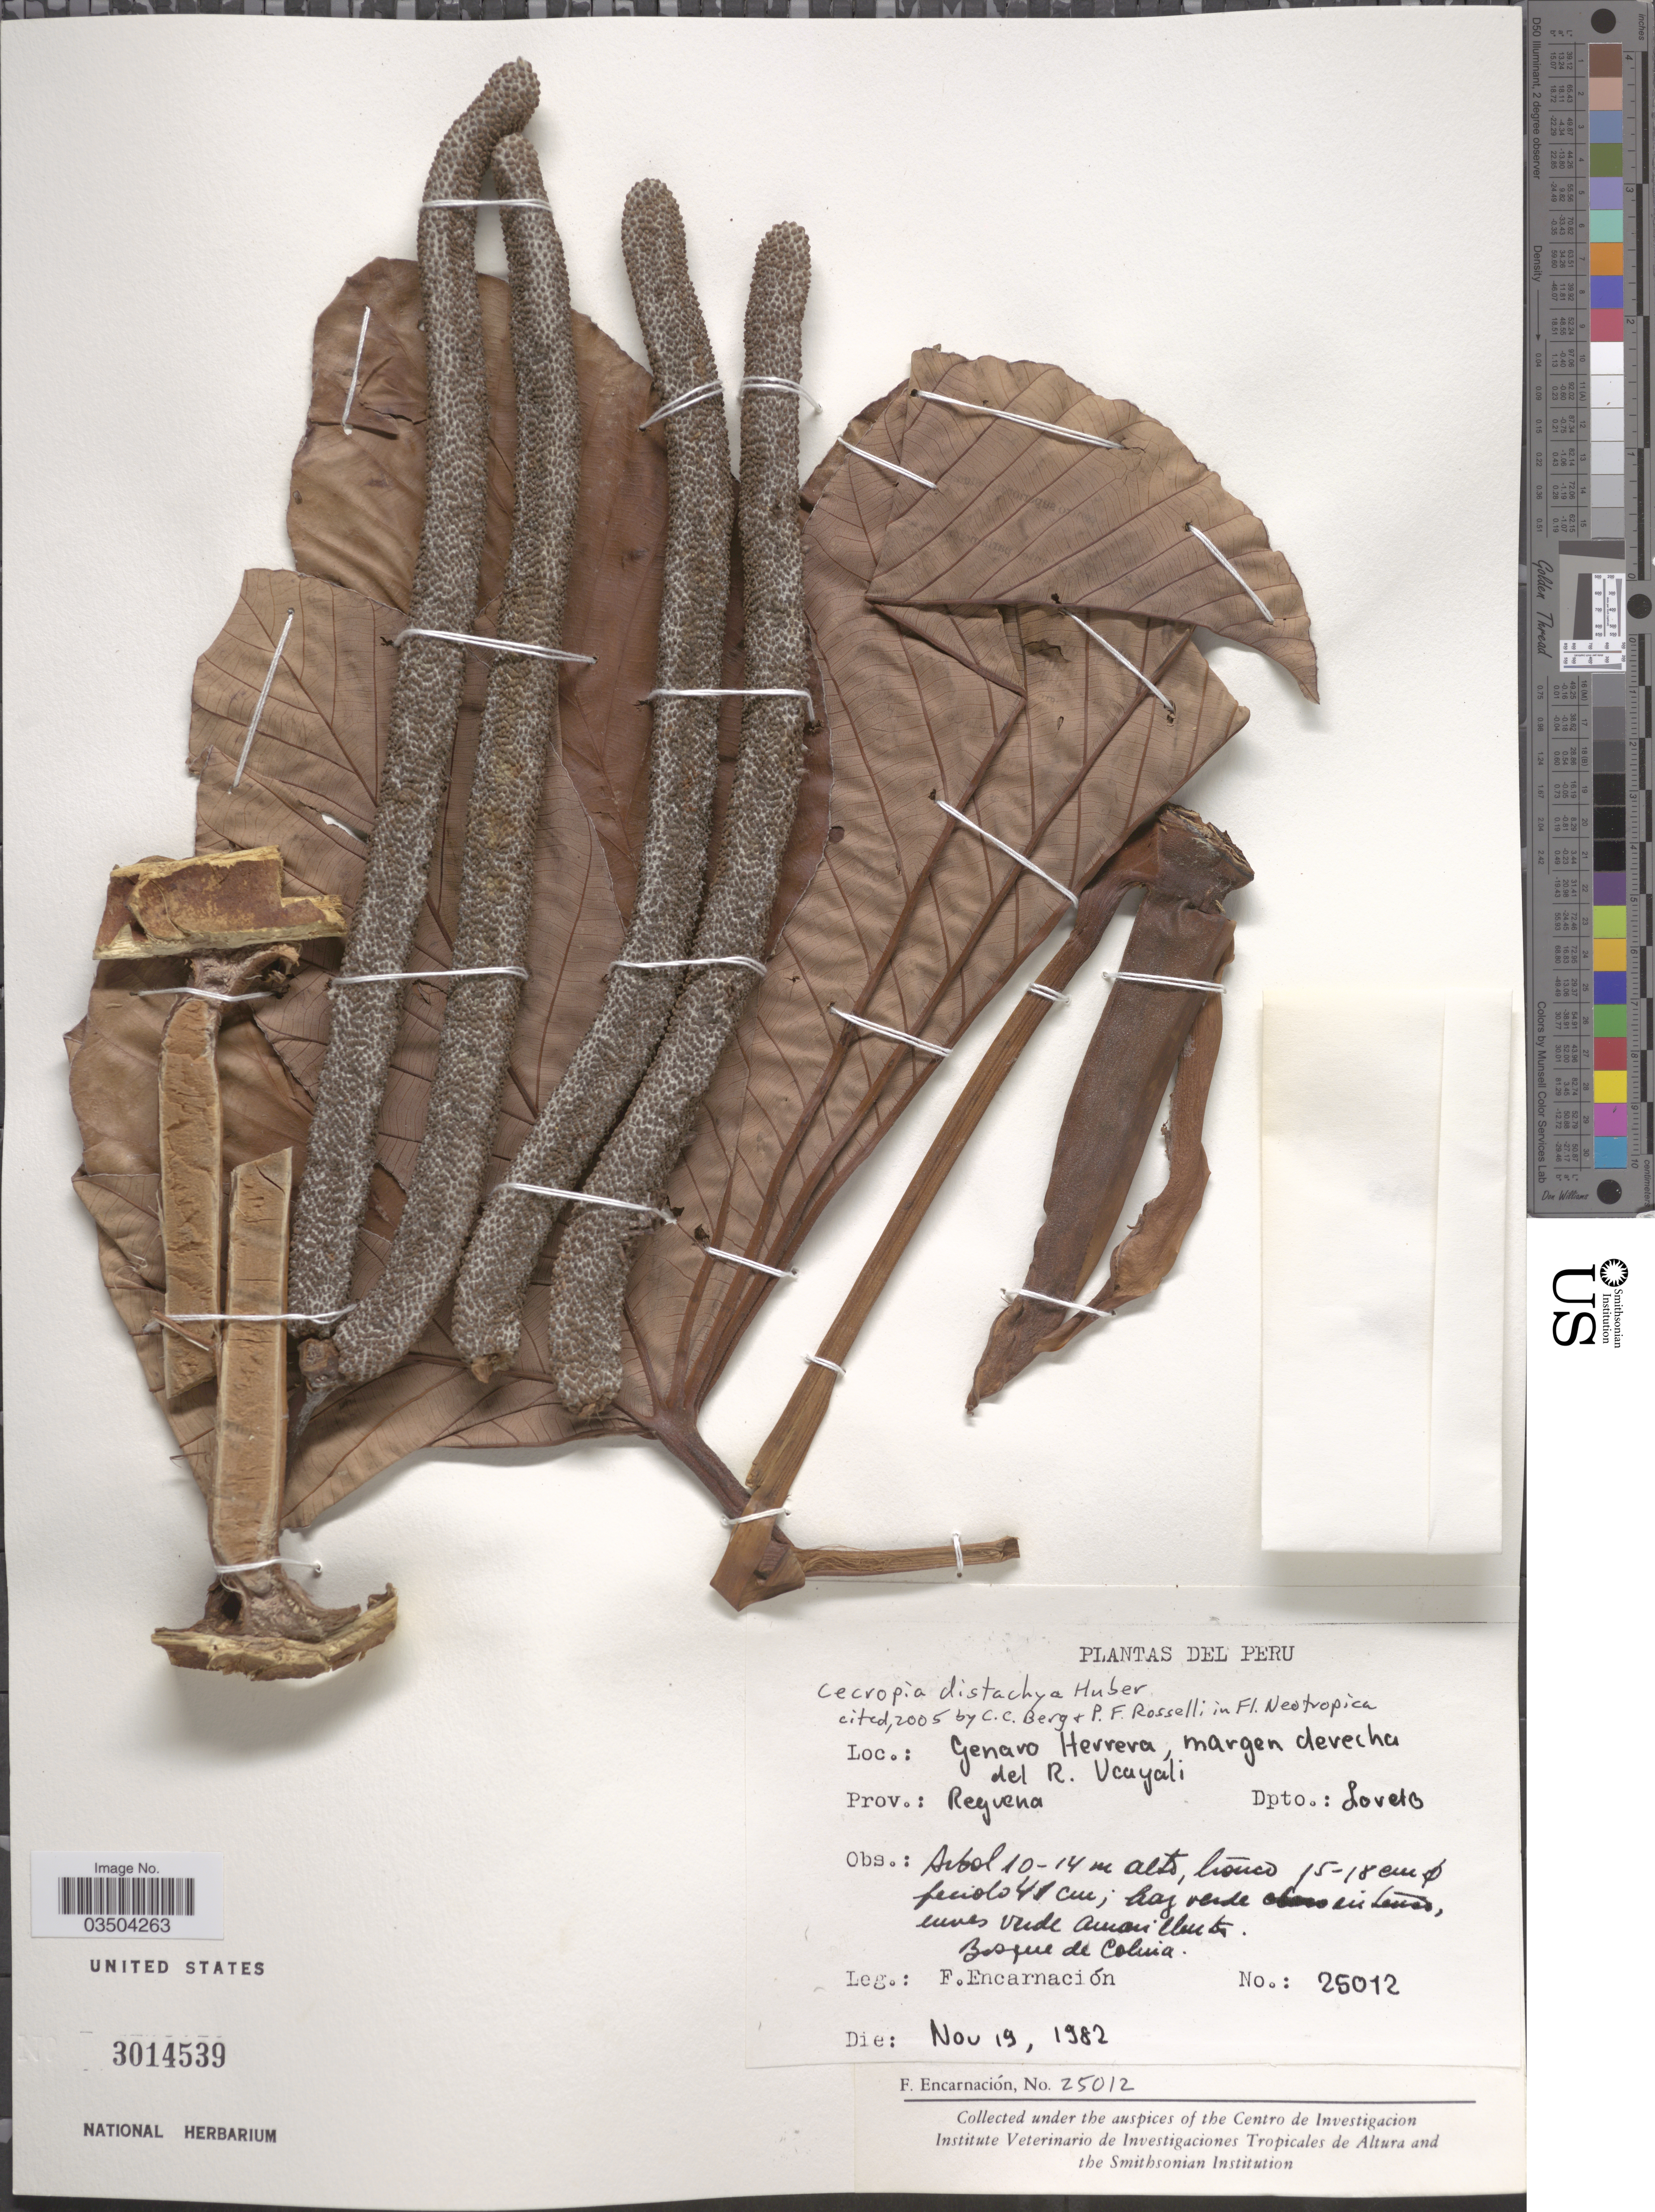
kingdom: Plantae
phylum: Tracheophyta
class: Magnoliopsida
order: Rosales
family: Urticaceae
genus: Cecropia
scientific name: Cecropia distachya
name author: Huber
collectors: F. Encarnación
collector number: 25012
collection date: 1982-11-19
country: Peru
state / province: Loreto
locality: Jenaro Herrera, margen derecha del R. Ucayali. Prov.: Requena, Dpto.: Loreto.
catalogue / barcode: US 3014539